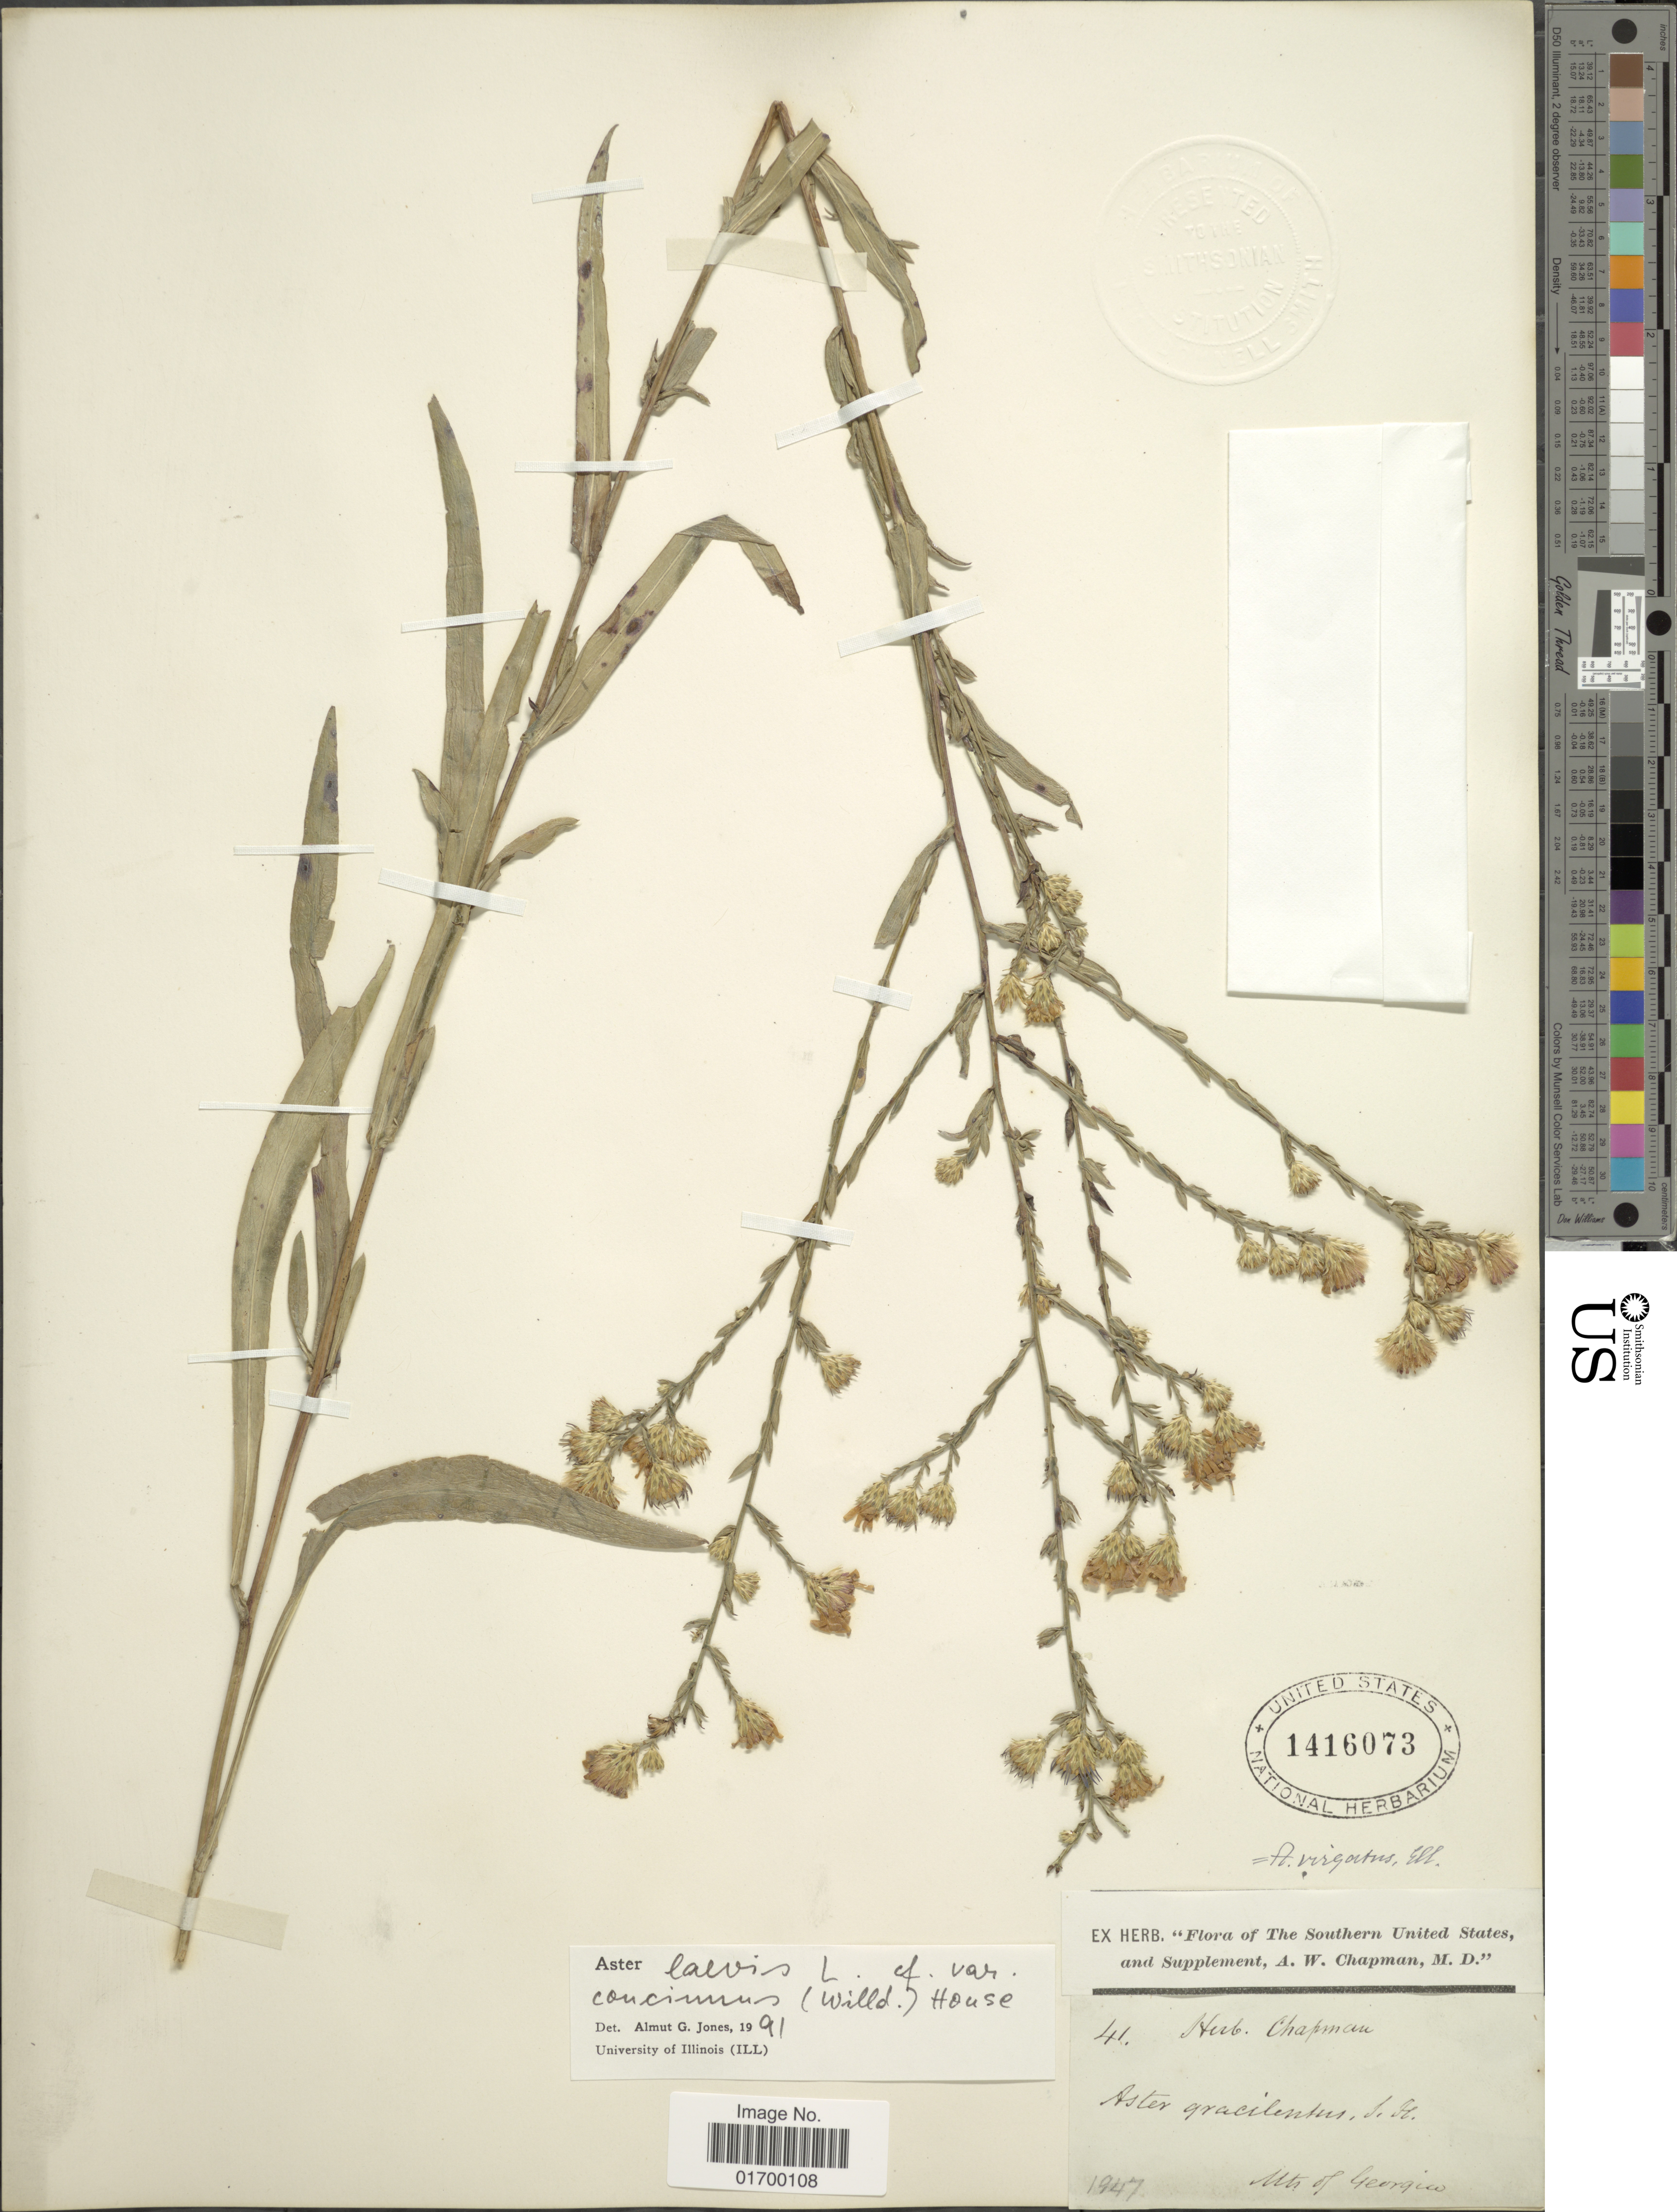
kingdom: Plantae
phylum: Tracheophyta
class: Magnoliopsida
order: Asterales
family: Asteraceae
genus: Symphyotrichum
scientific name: Symphyotrichum laeve var. concinnum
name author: (Willd.) G.L. Nesom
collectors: A. W. Chapman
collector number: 41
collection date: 1947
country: United States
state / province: Georgia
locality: Mts. of Georgia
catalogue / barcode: US 1416073